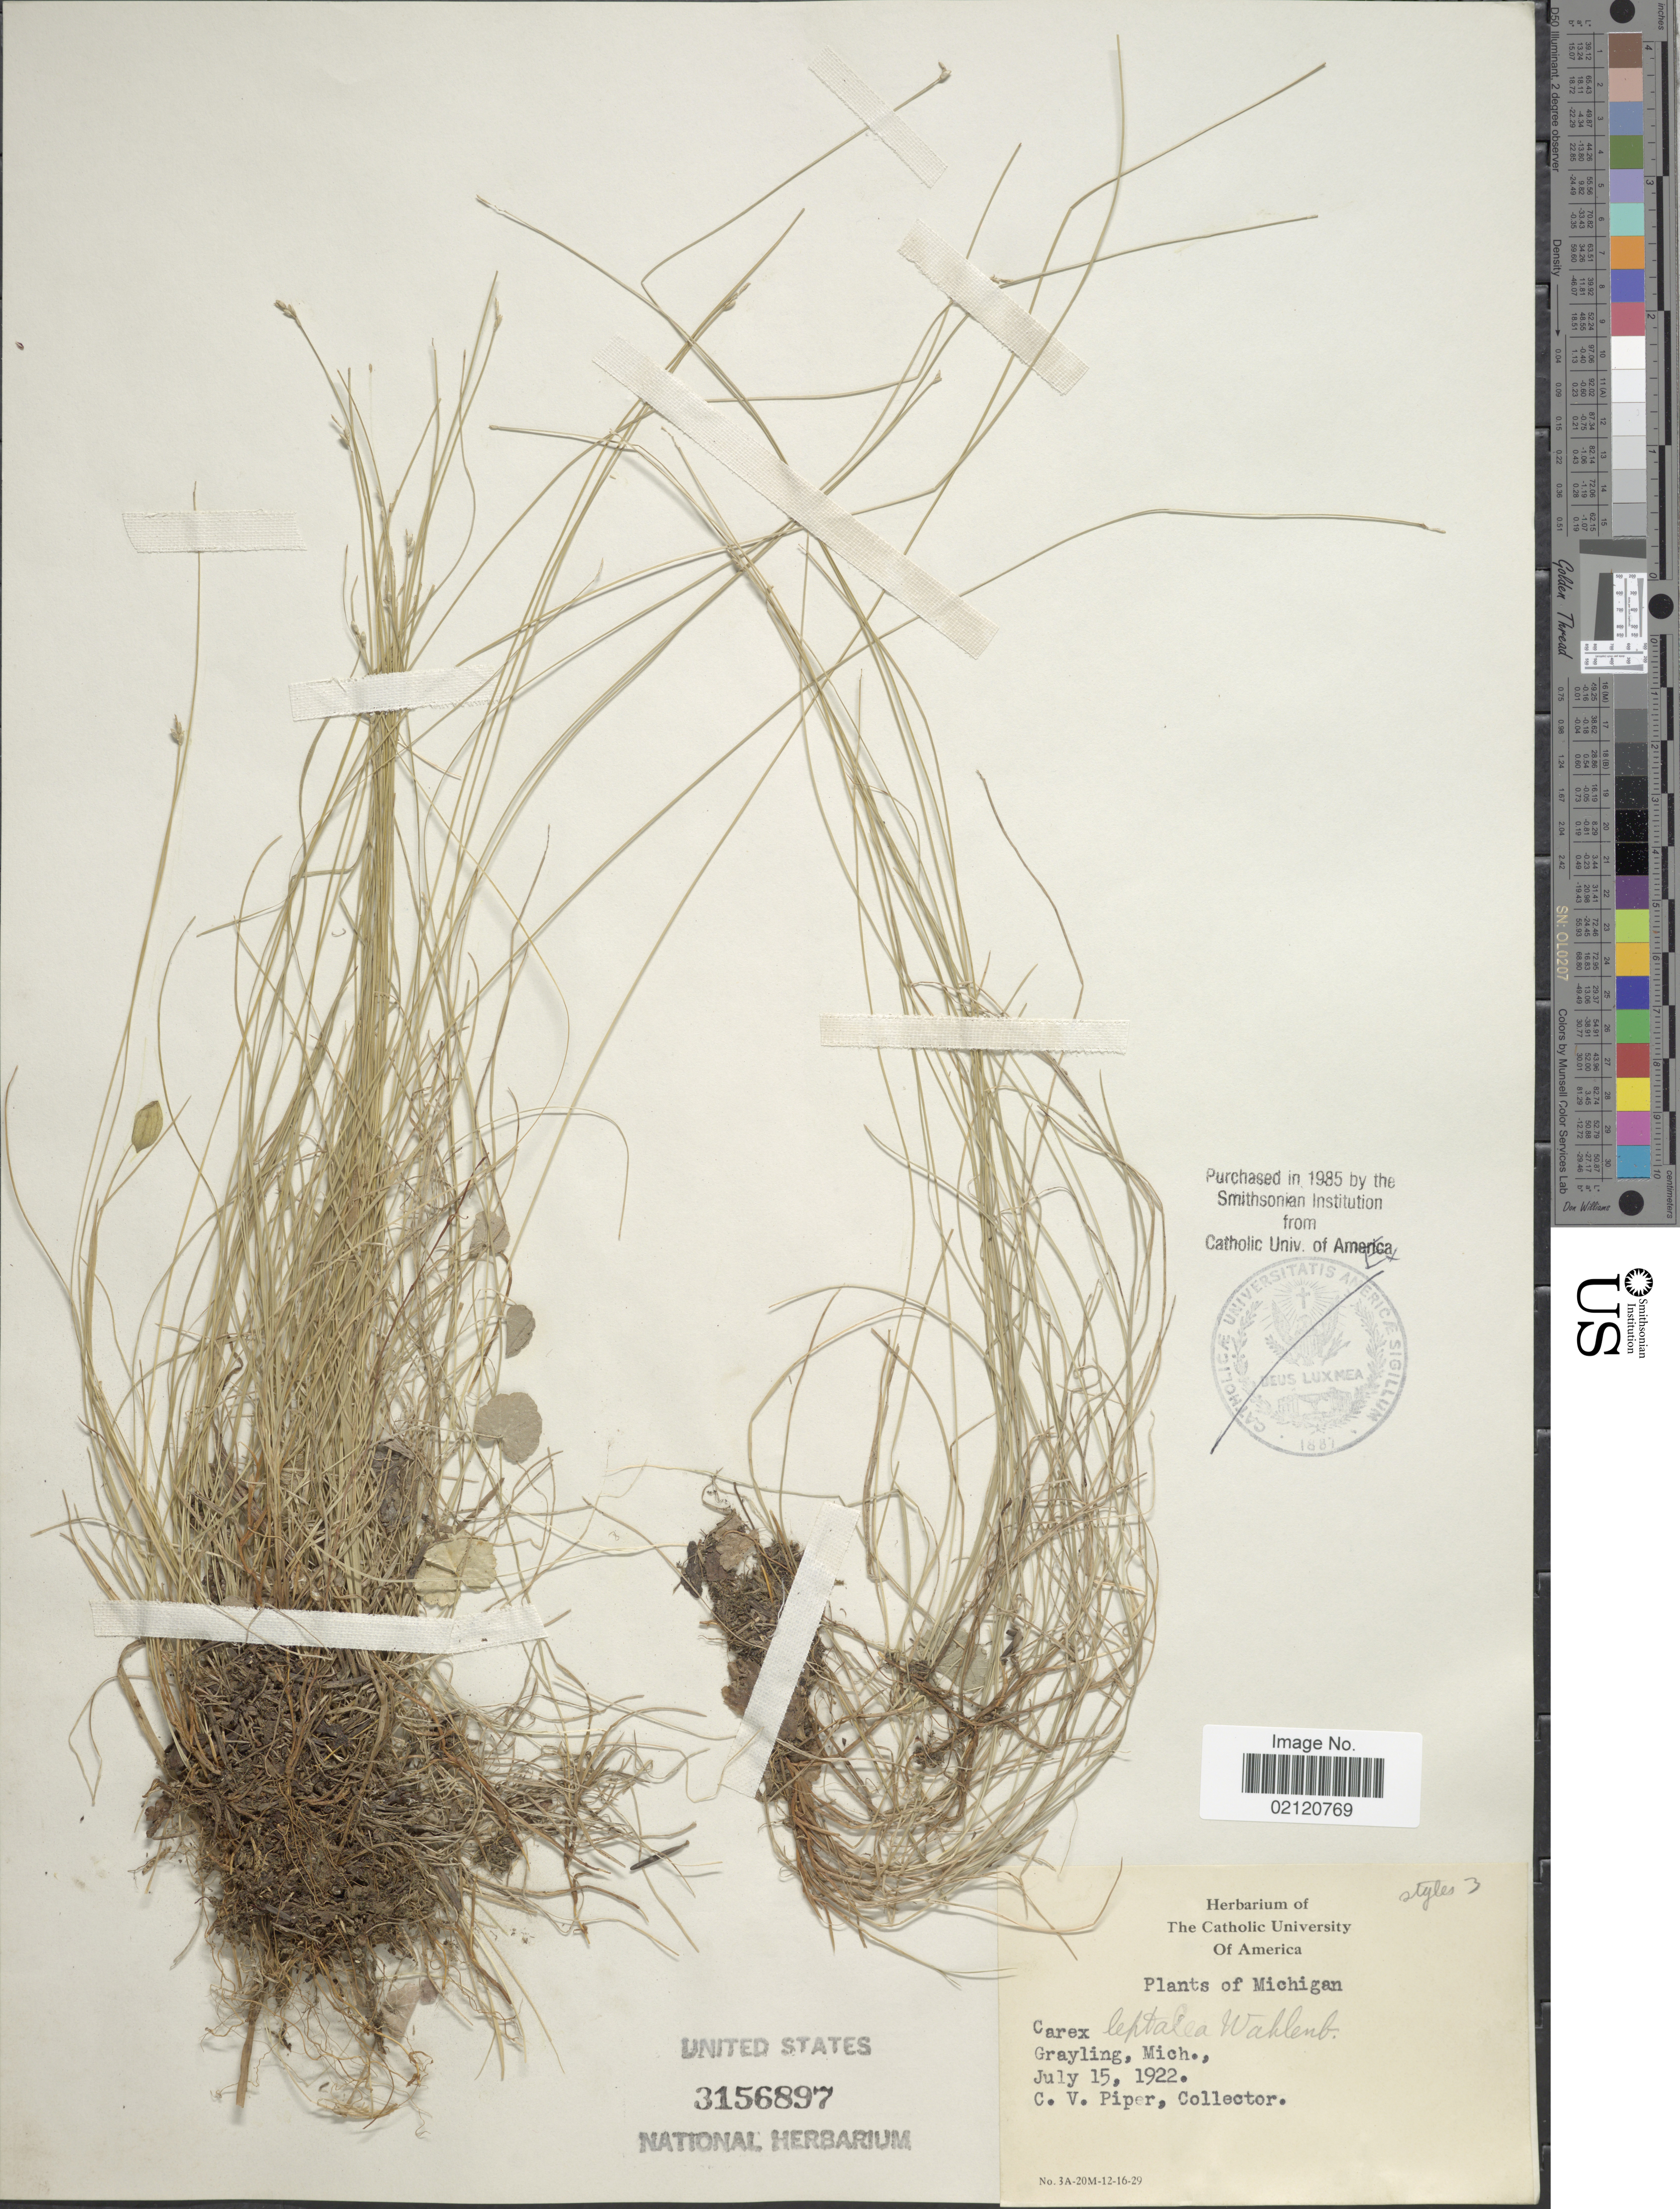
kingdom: Plantae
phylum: Tracheophyta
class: Liliopsida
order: Poales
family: Cyperaceae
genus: Carex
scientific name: Carex leptalea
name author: Wahlenb.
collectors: C. V. Piper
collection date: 1922-07-15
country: United States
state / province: Michigan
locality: Grayling,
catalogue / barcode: US 3156897